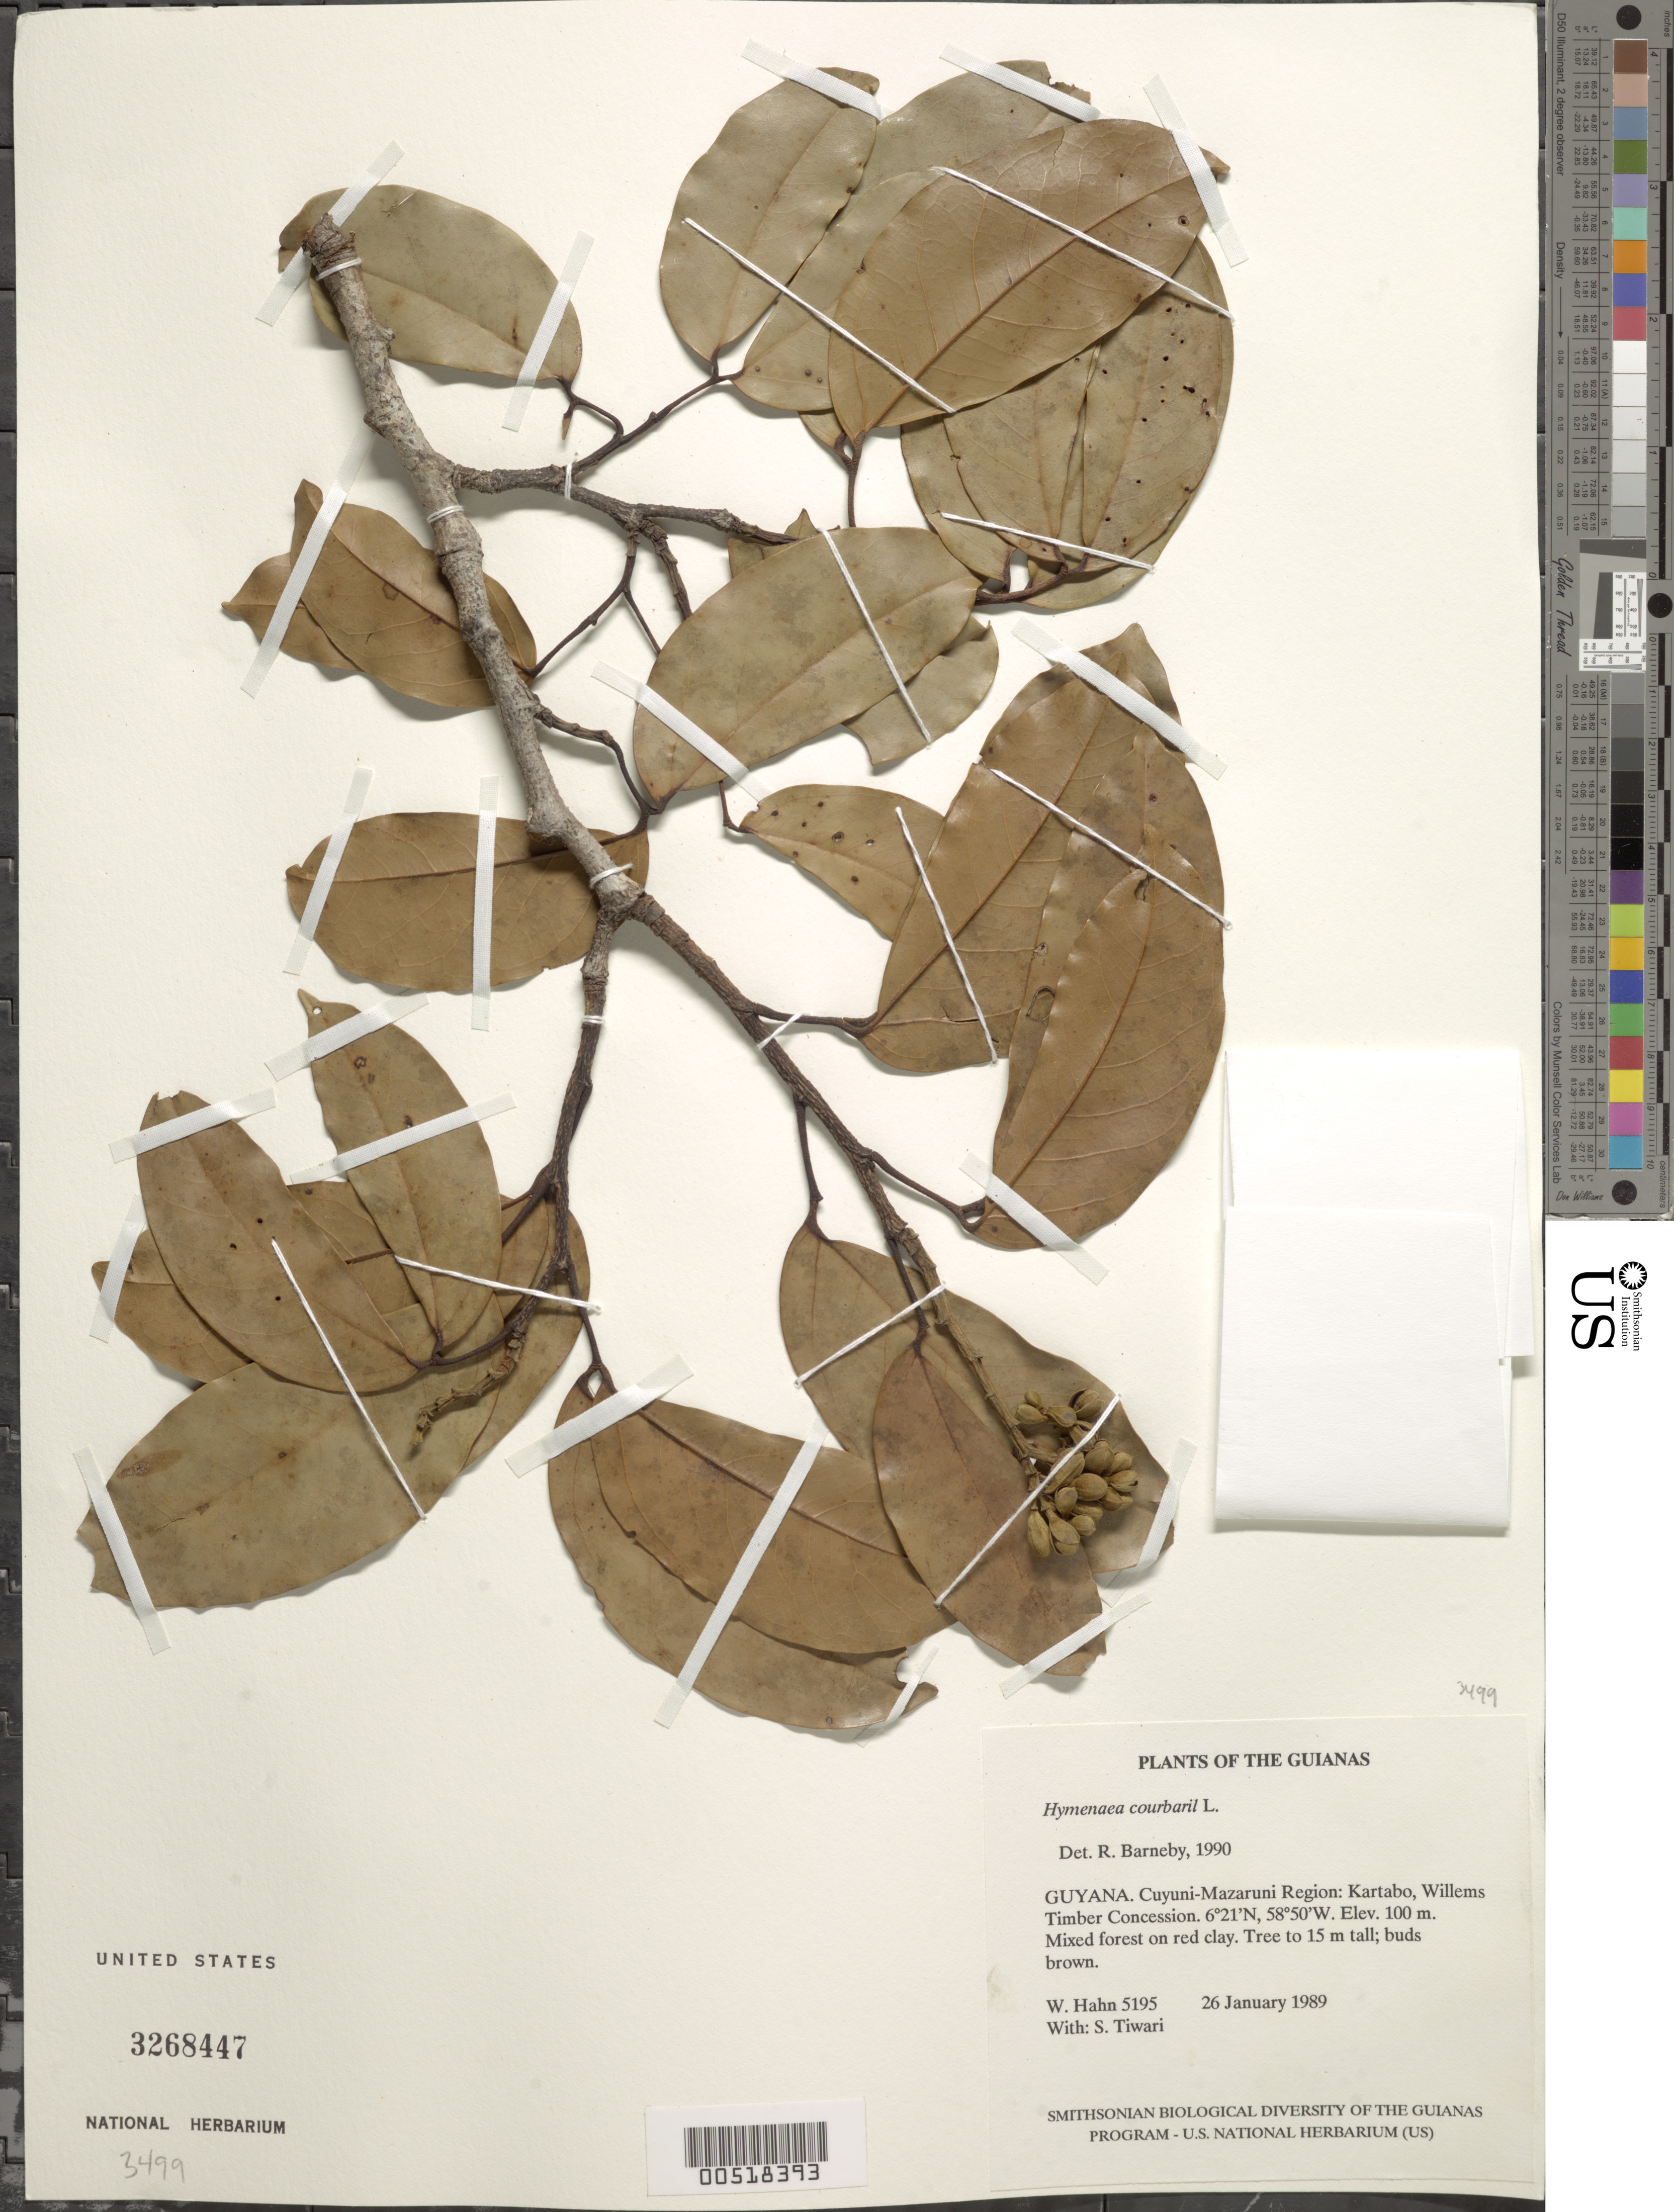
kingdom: Plantae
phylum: Tracheophyta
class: Magnoliopsida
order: Fabales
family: Fabaceae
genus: Hymenaea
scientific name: Hymenaea courbaril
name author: L.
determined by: Barneby, Rupert C., (NY)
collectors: W. Hahn & S. Tiwari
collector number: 5195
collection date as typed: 26 January 1989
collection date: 1989-01-26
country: Guyana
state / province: Cuyuni-Mazaruni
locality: Kartabo, Willems Timber concession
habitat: Mixed forest on red clay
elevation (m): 100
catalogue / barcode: US 3268447